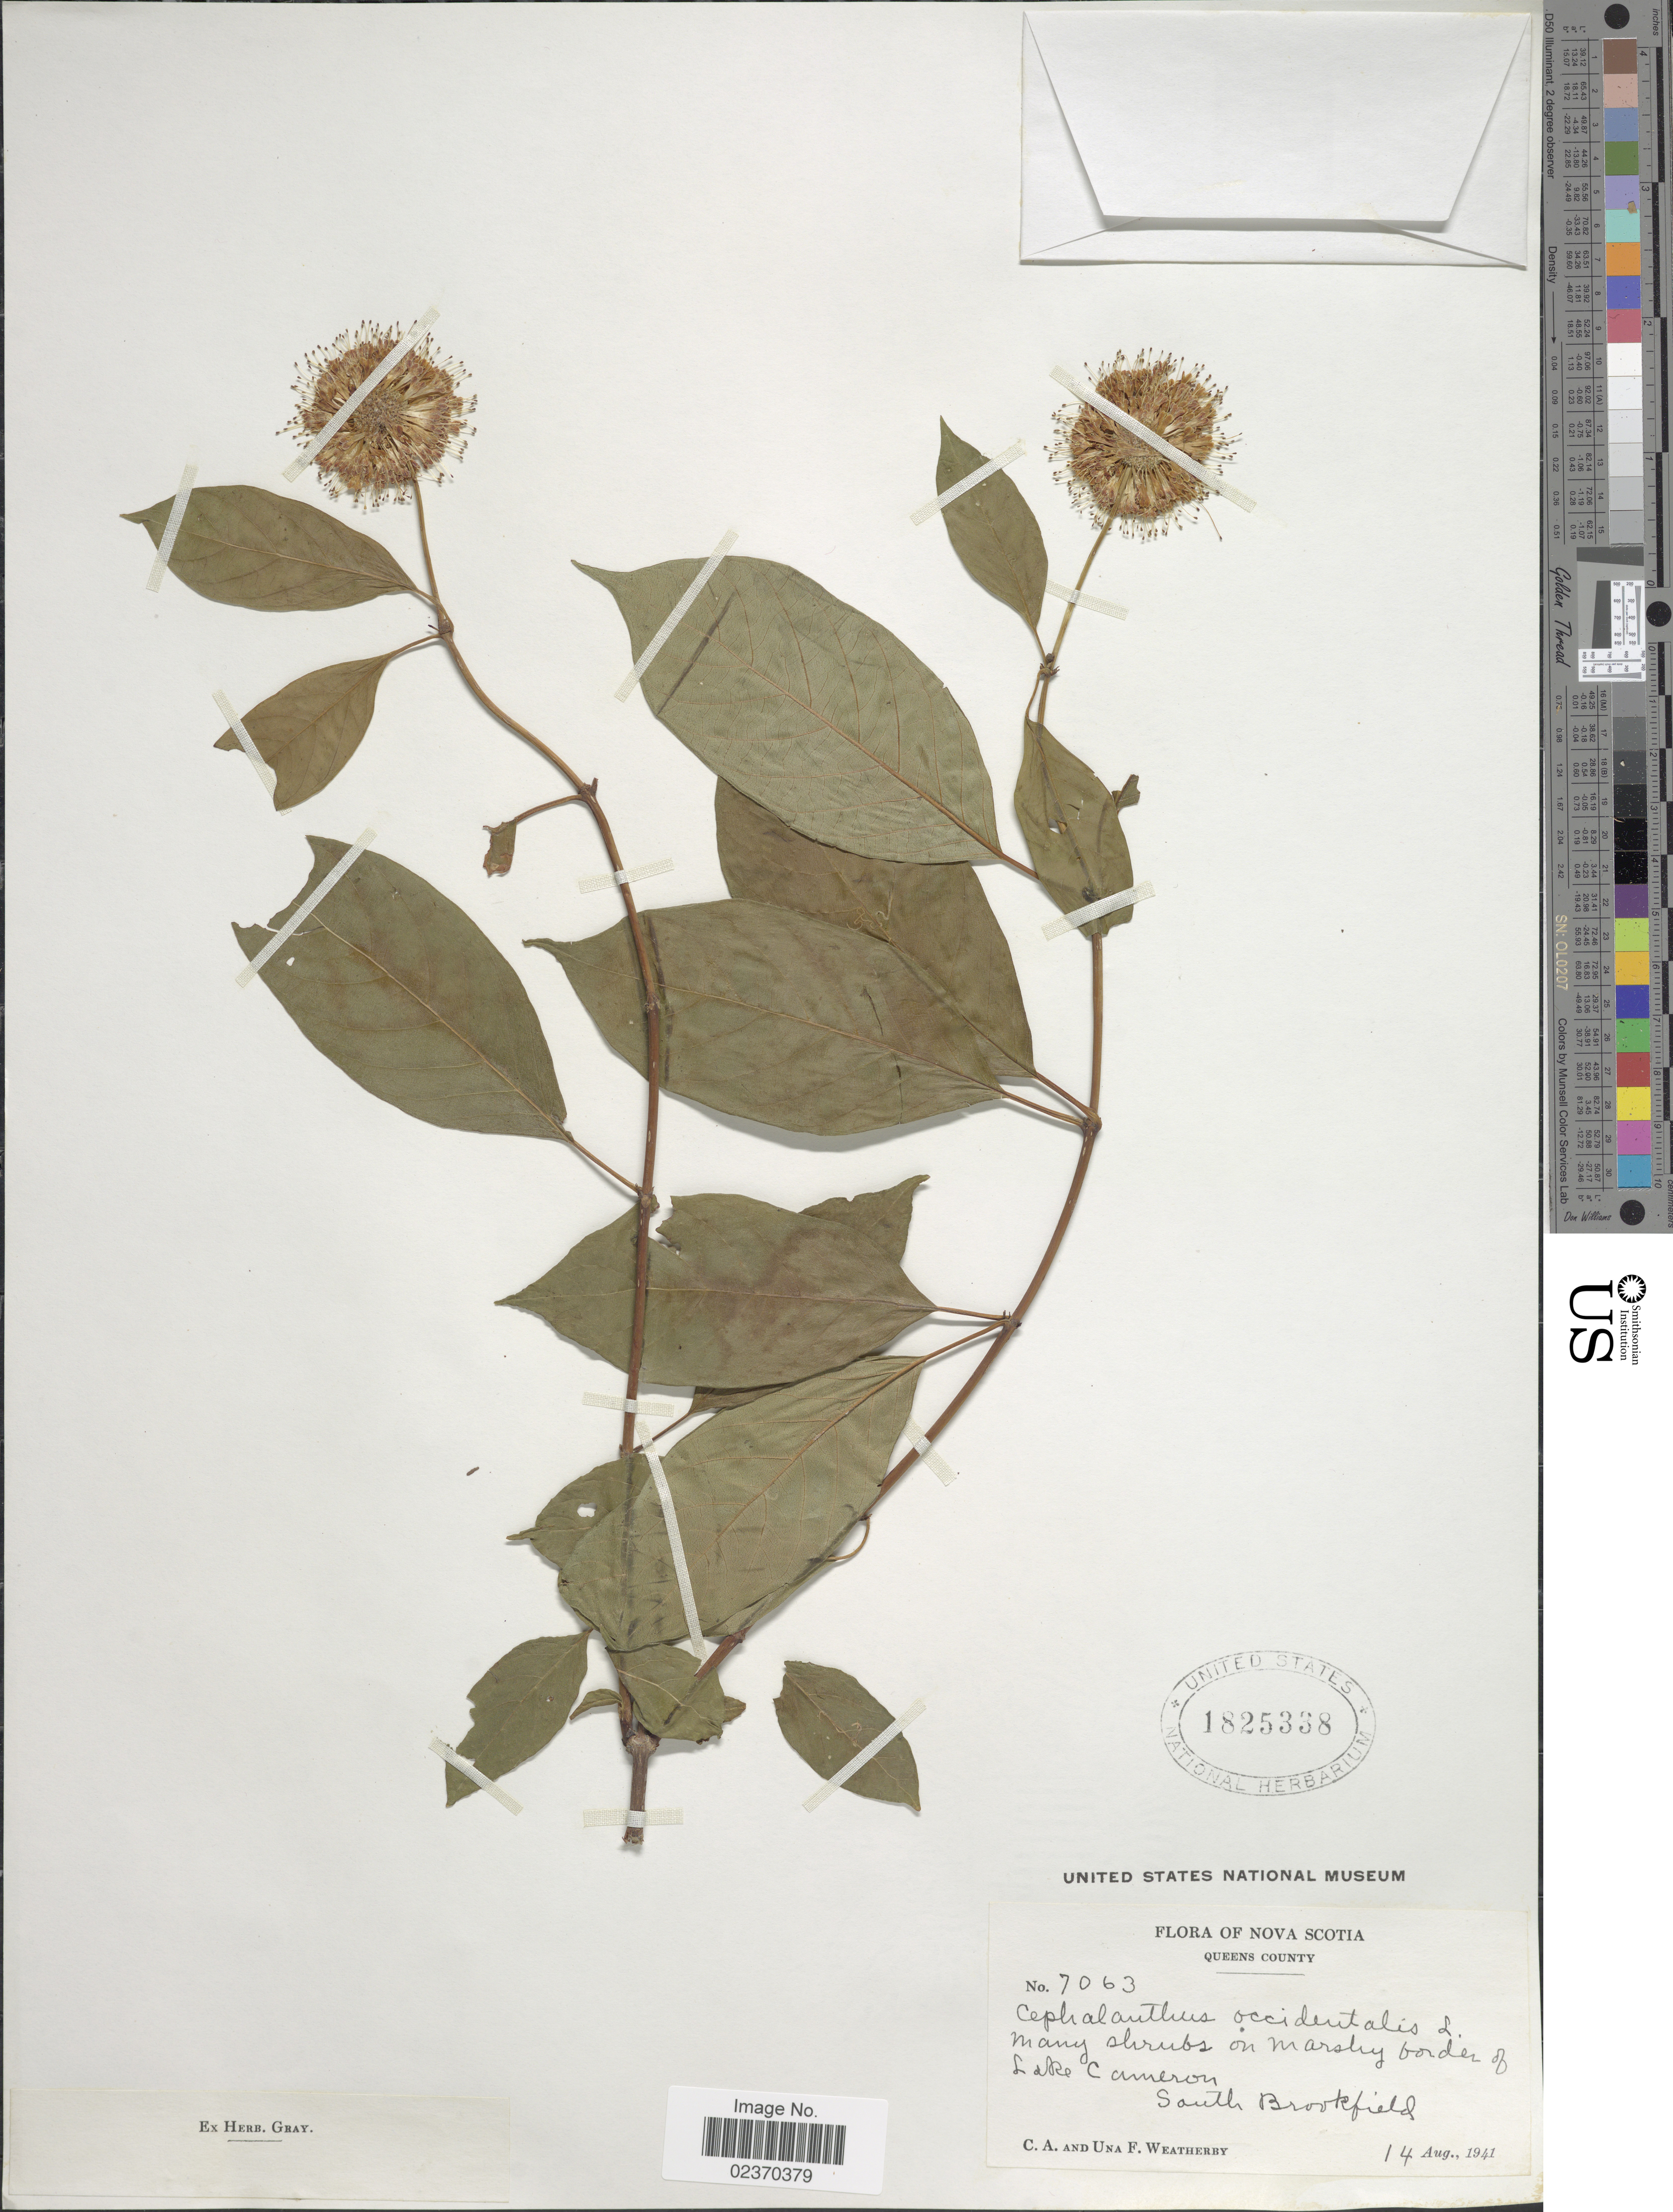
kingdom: Plantae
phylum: Tracheophyta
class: Magnoliopsida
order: Gentianales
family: Rubiaceae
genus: Cephalanthus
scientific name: Cephalanthus occidentalis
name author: L.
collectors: C. A. Weatherby & U. Weatherby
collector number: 7063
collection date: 1941-08-14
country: Canada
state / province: Nova Scotia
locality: Queens County. On marshy border of Lake Cameron, South Brookfield.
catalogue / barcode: US 1825338